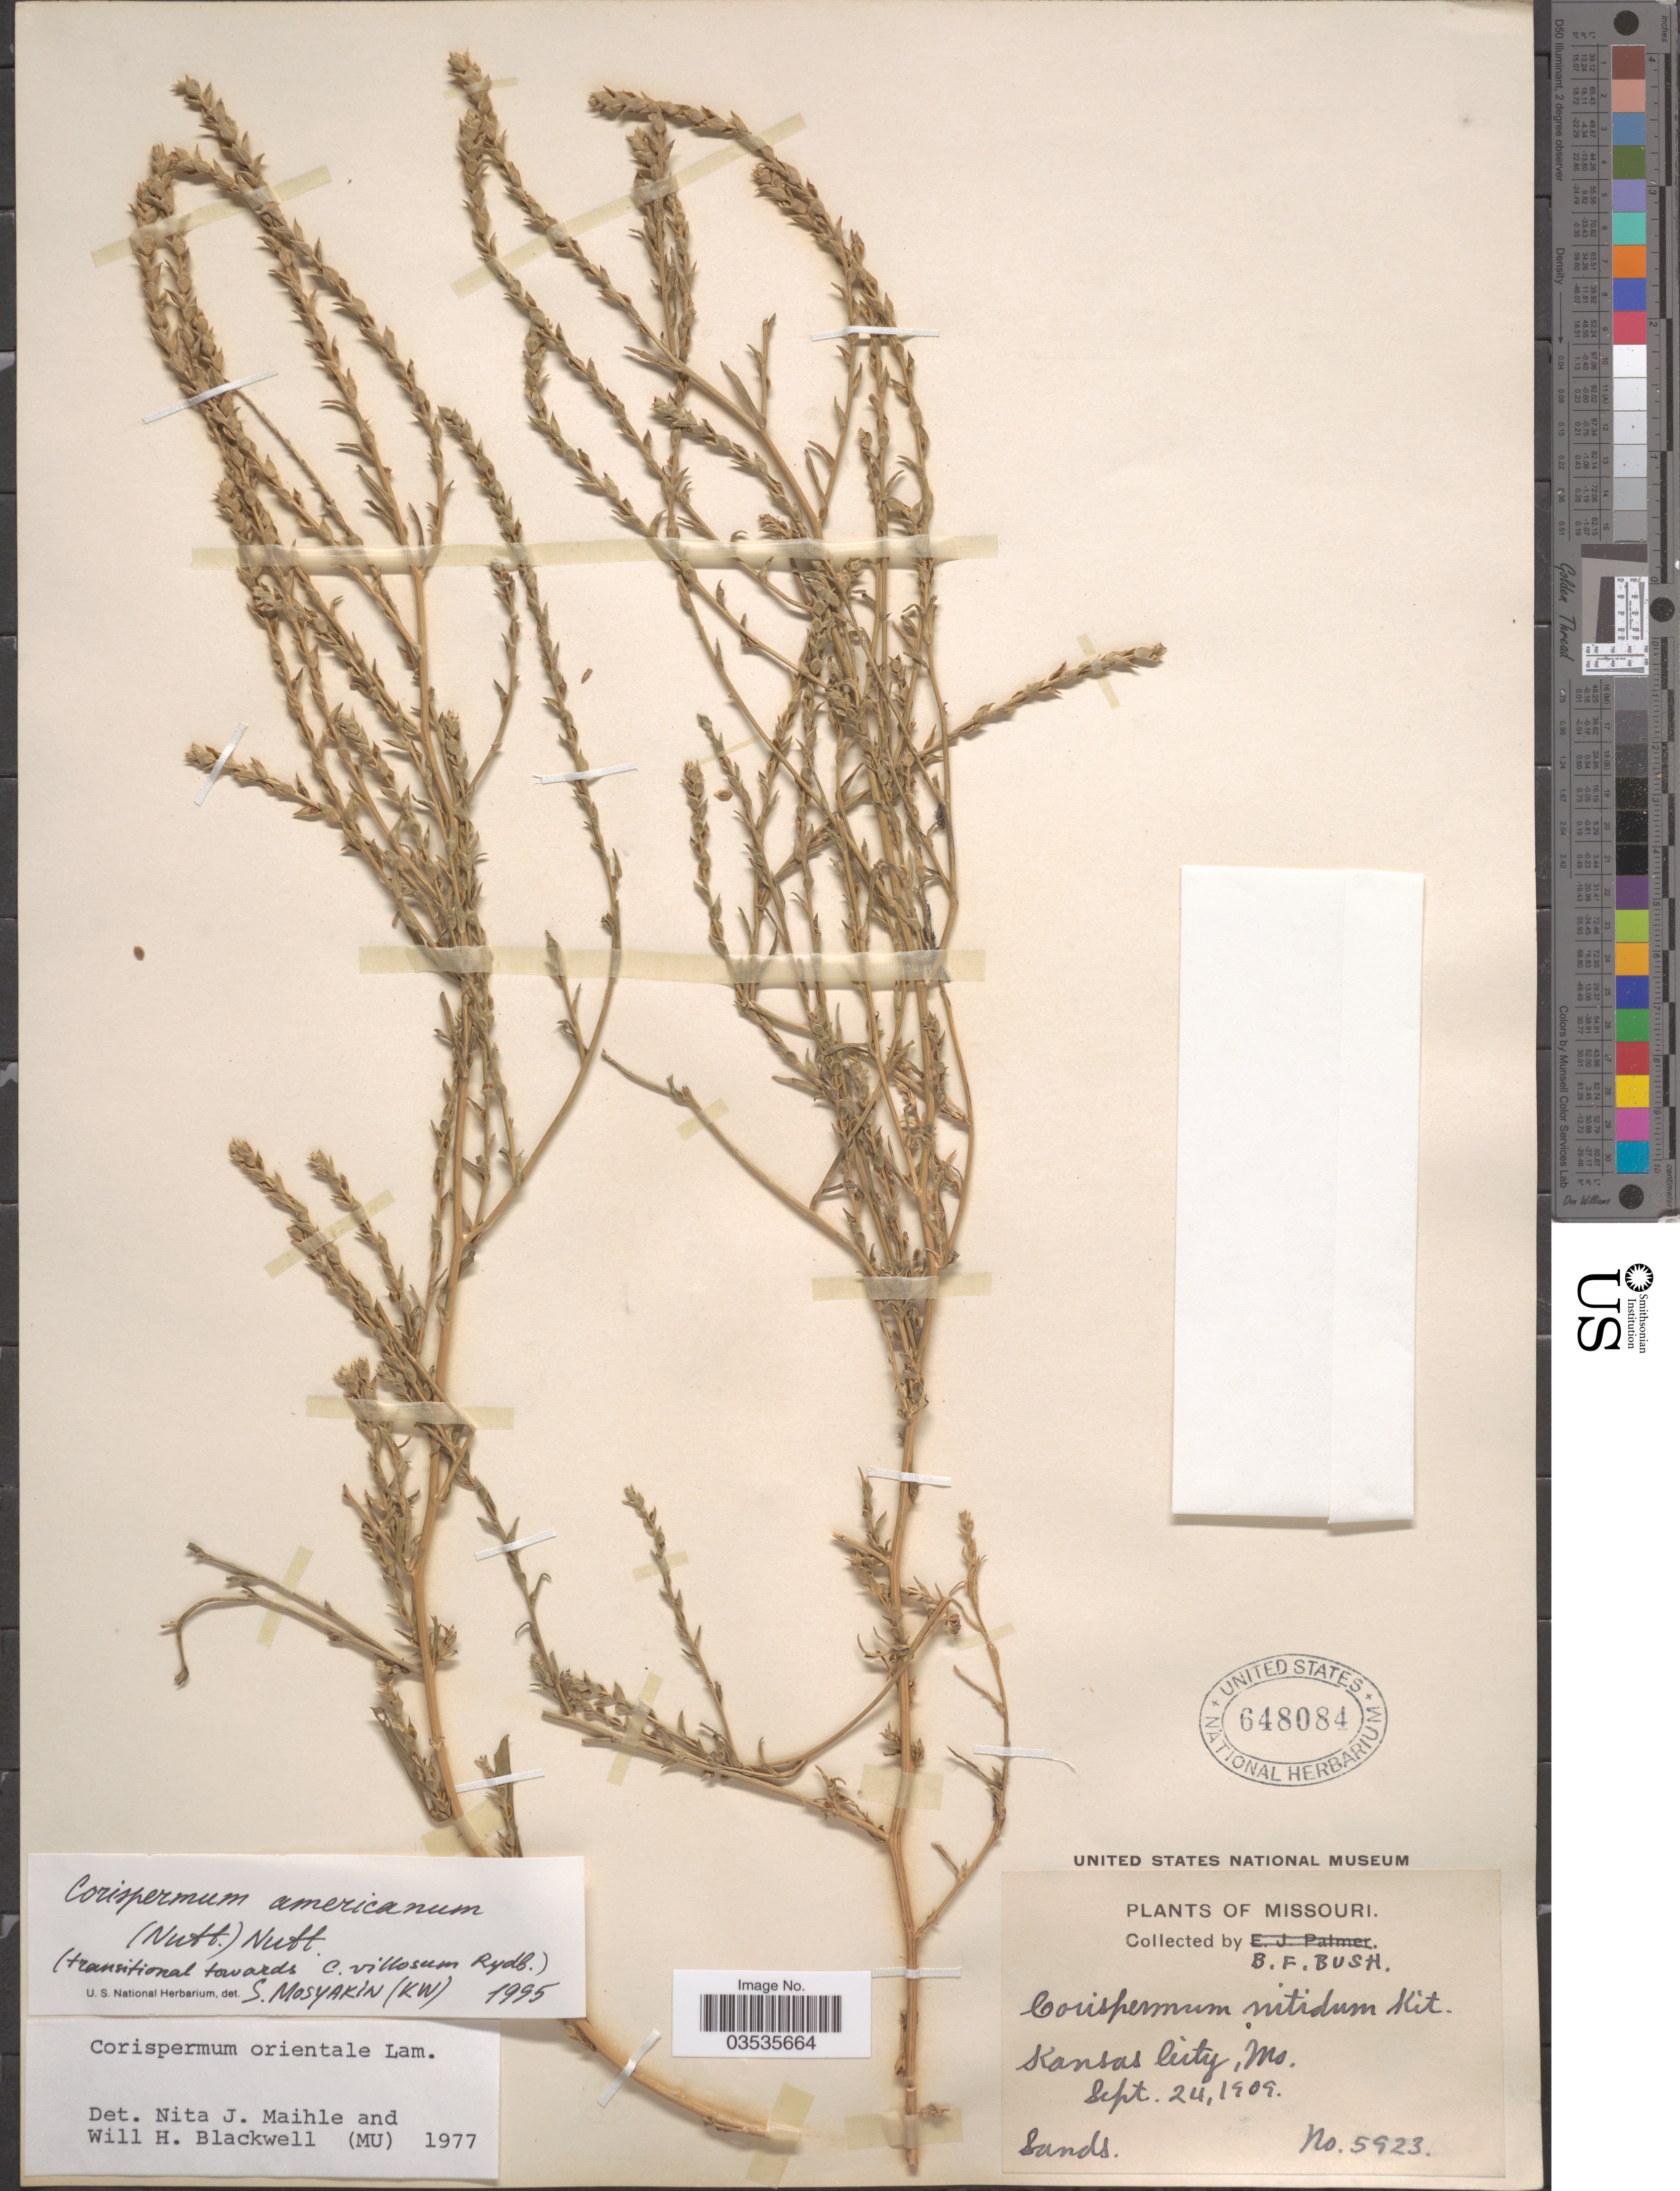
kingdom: Plantae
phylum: Tracheophyta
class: Magnoliopsida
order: Caryophyllales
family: Amaranthaceae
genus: Corispermum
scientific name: Corispermum americanum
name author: (Nutt.) Nutt.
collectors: B. F. Bush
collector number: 5923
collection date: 1909-09-24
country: United States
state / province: Missouri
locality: Kansas City.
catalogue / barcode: US 648084